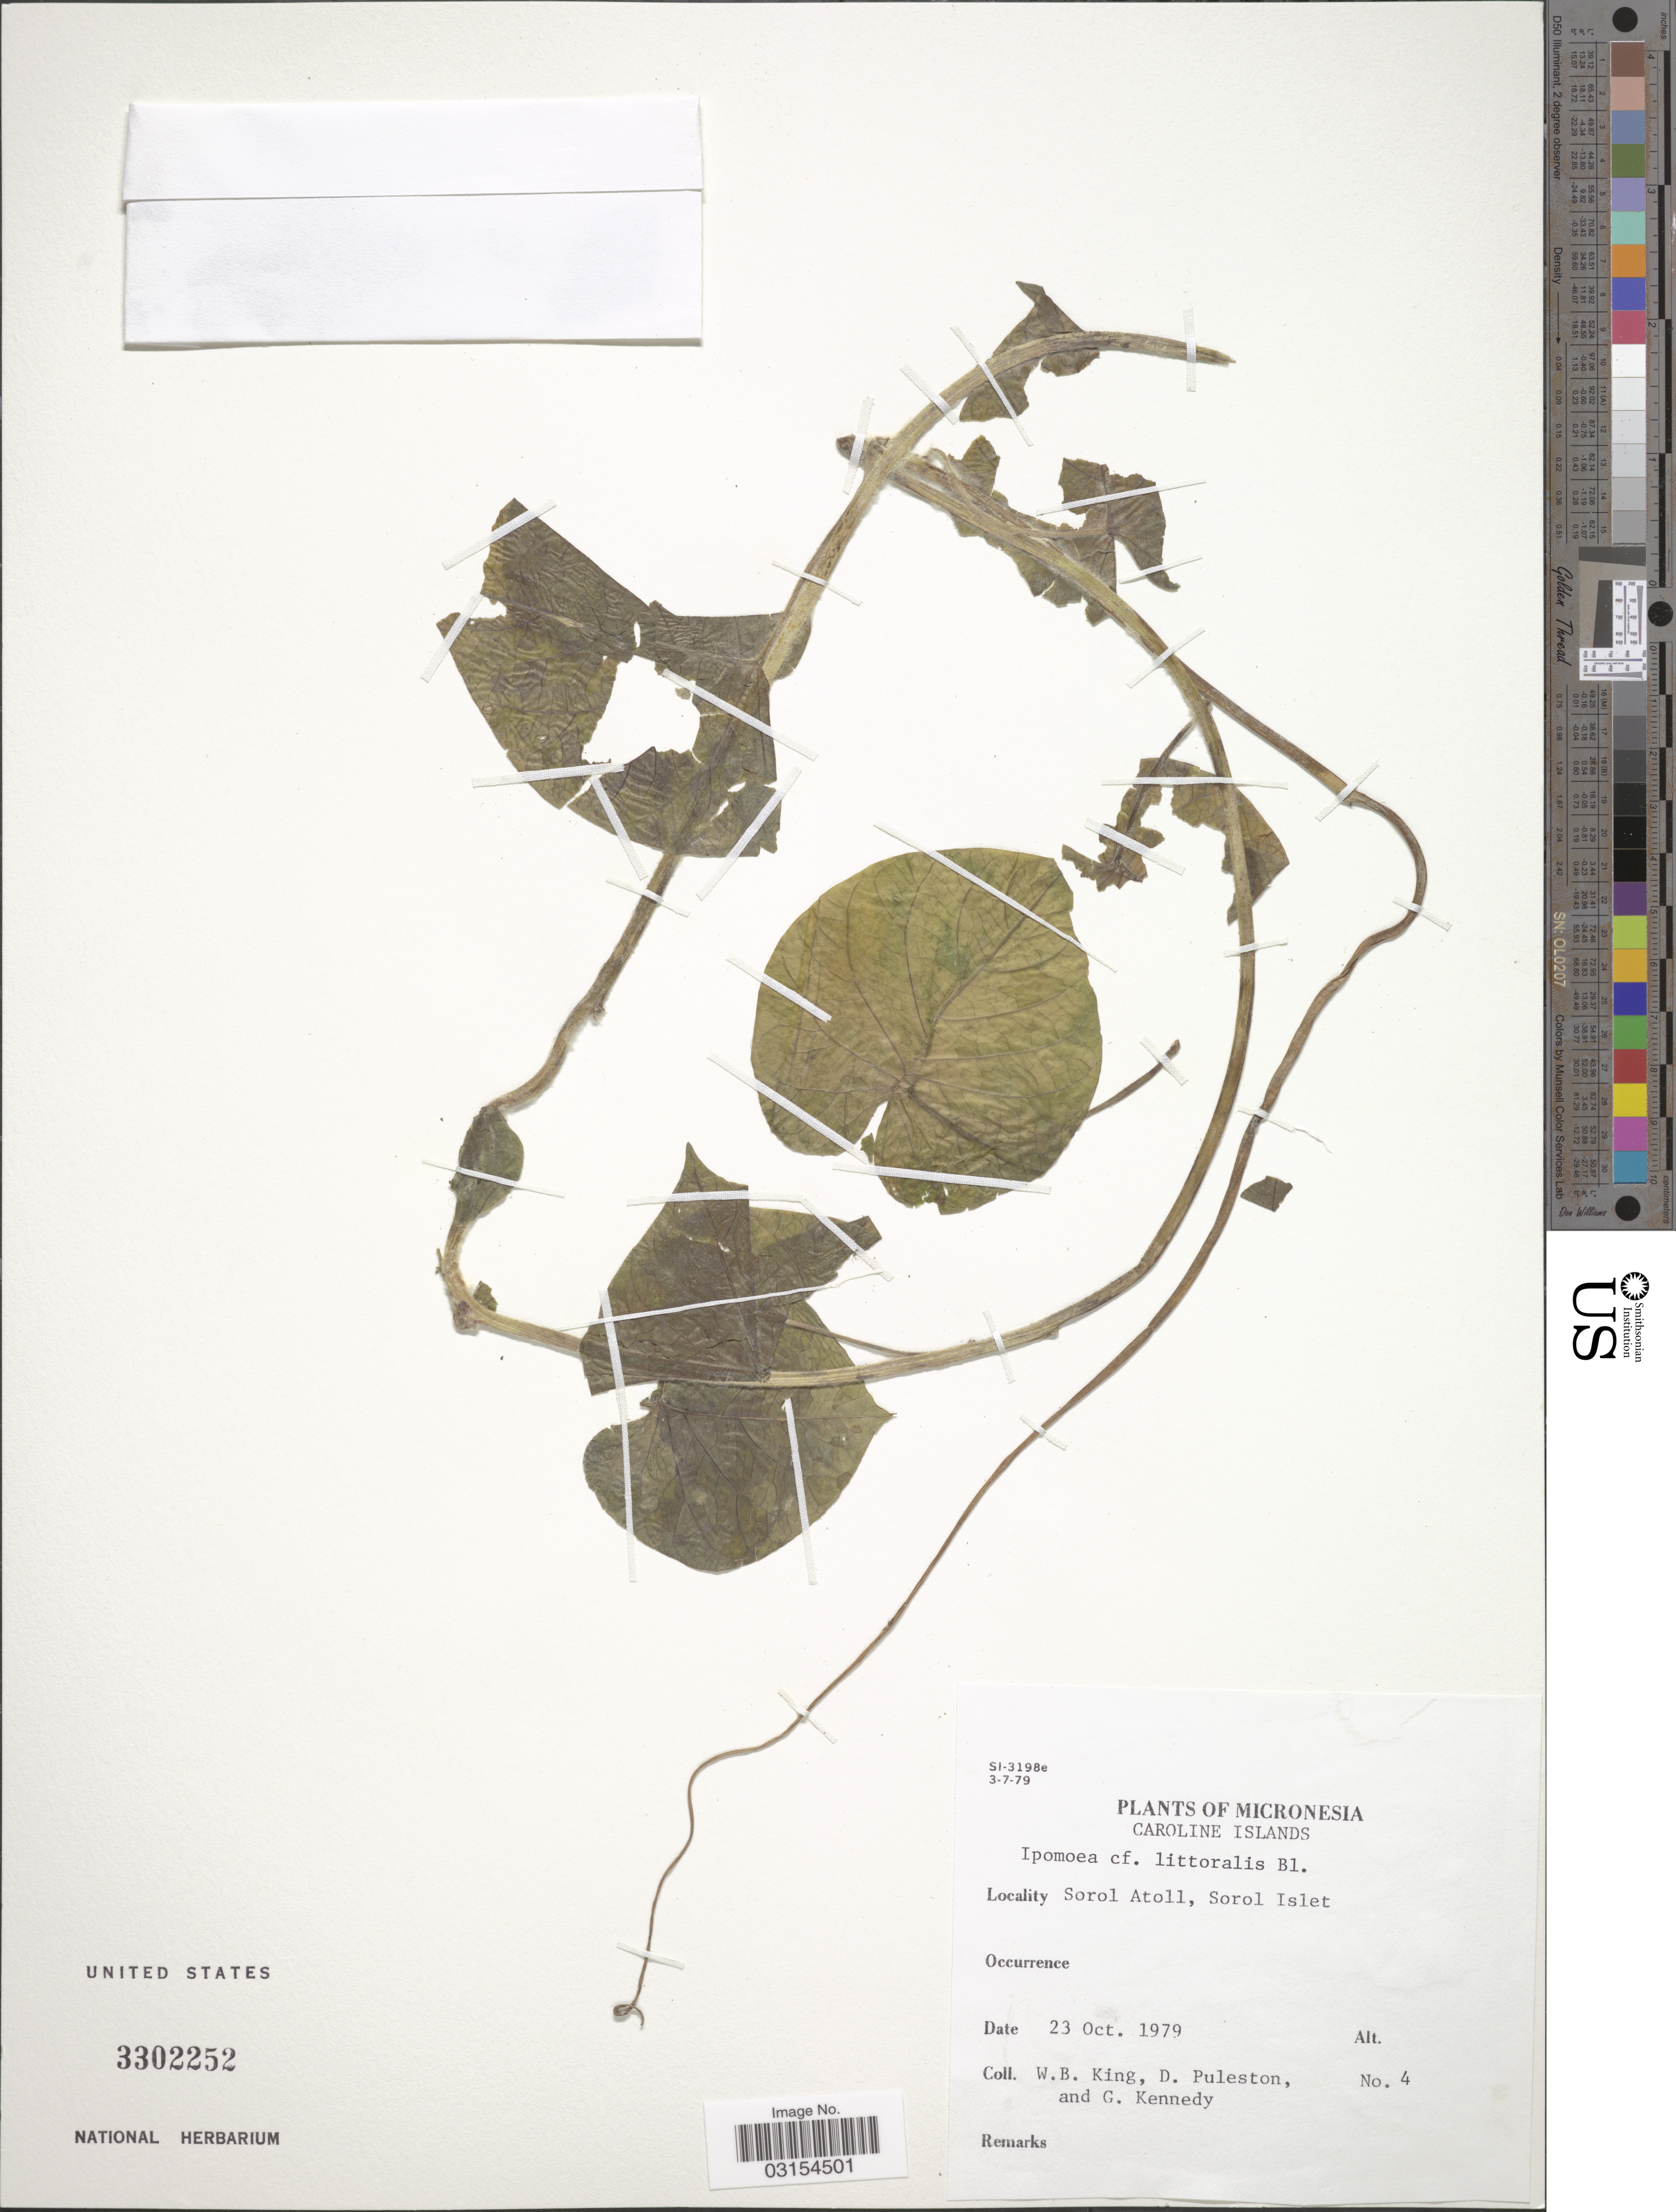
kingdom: Plantae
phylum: Tracheophyta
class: Magnoliopsida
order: Solanales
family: Convolvulaceae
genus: Ipomoea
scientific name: Ipomoea littoralis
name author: Blume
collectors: W. B. King, D. Puleston & G. Kennedy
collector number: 4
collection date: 1979-10-23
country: Micronesia, Federated States of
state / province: Yap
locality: Caroline Islands. Sorol Atoll, Sorol Islet.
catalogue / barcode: US 3302252